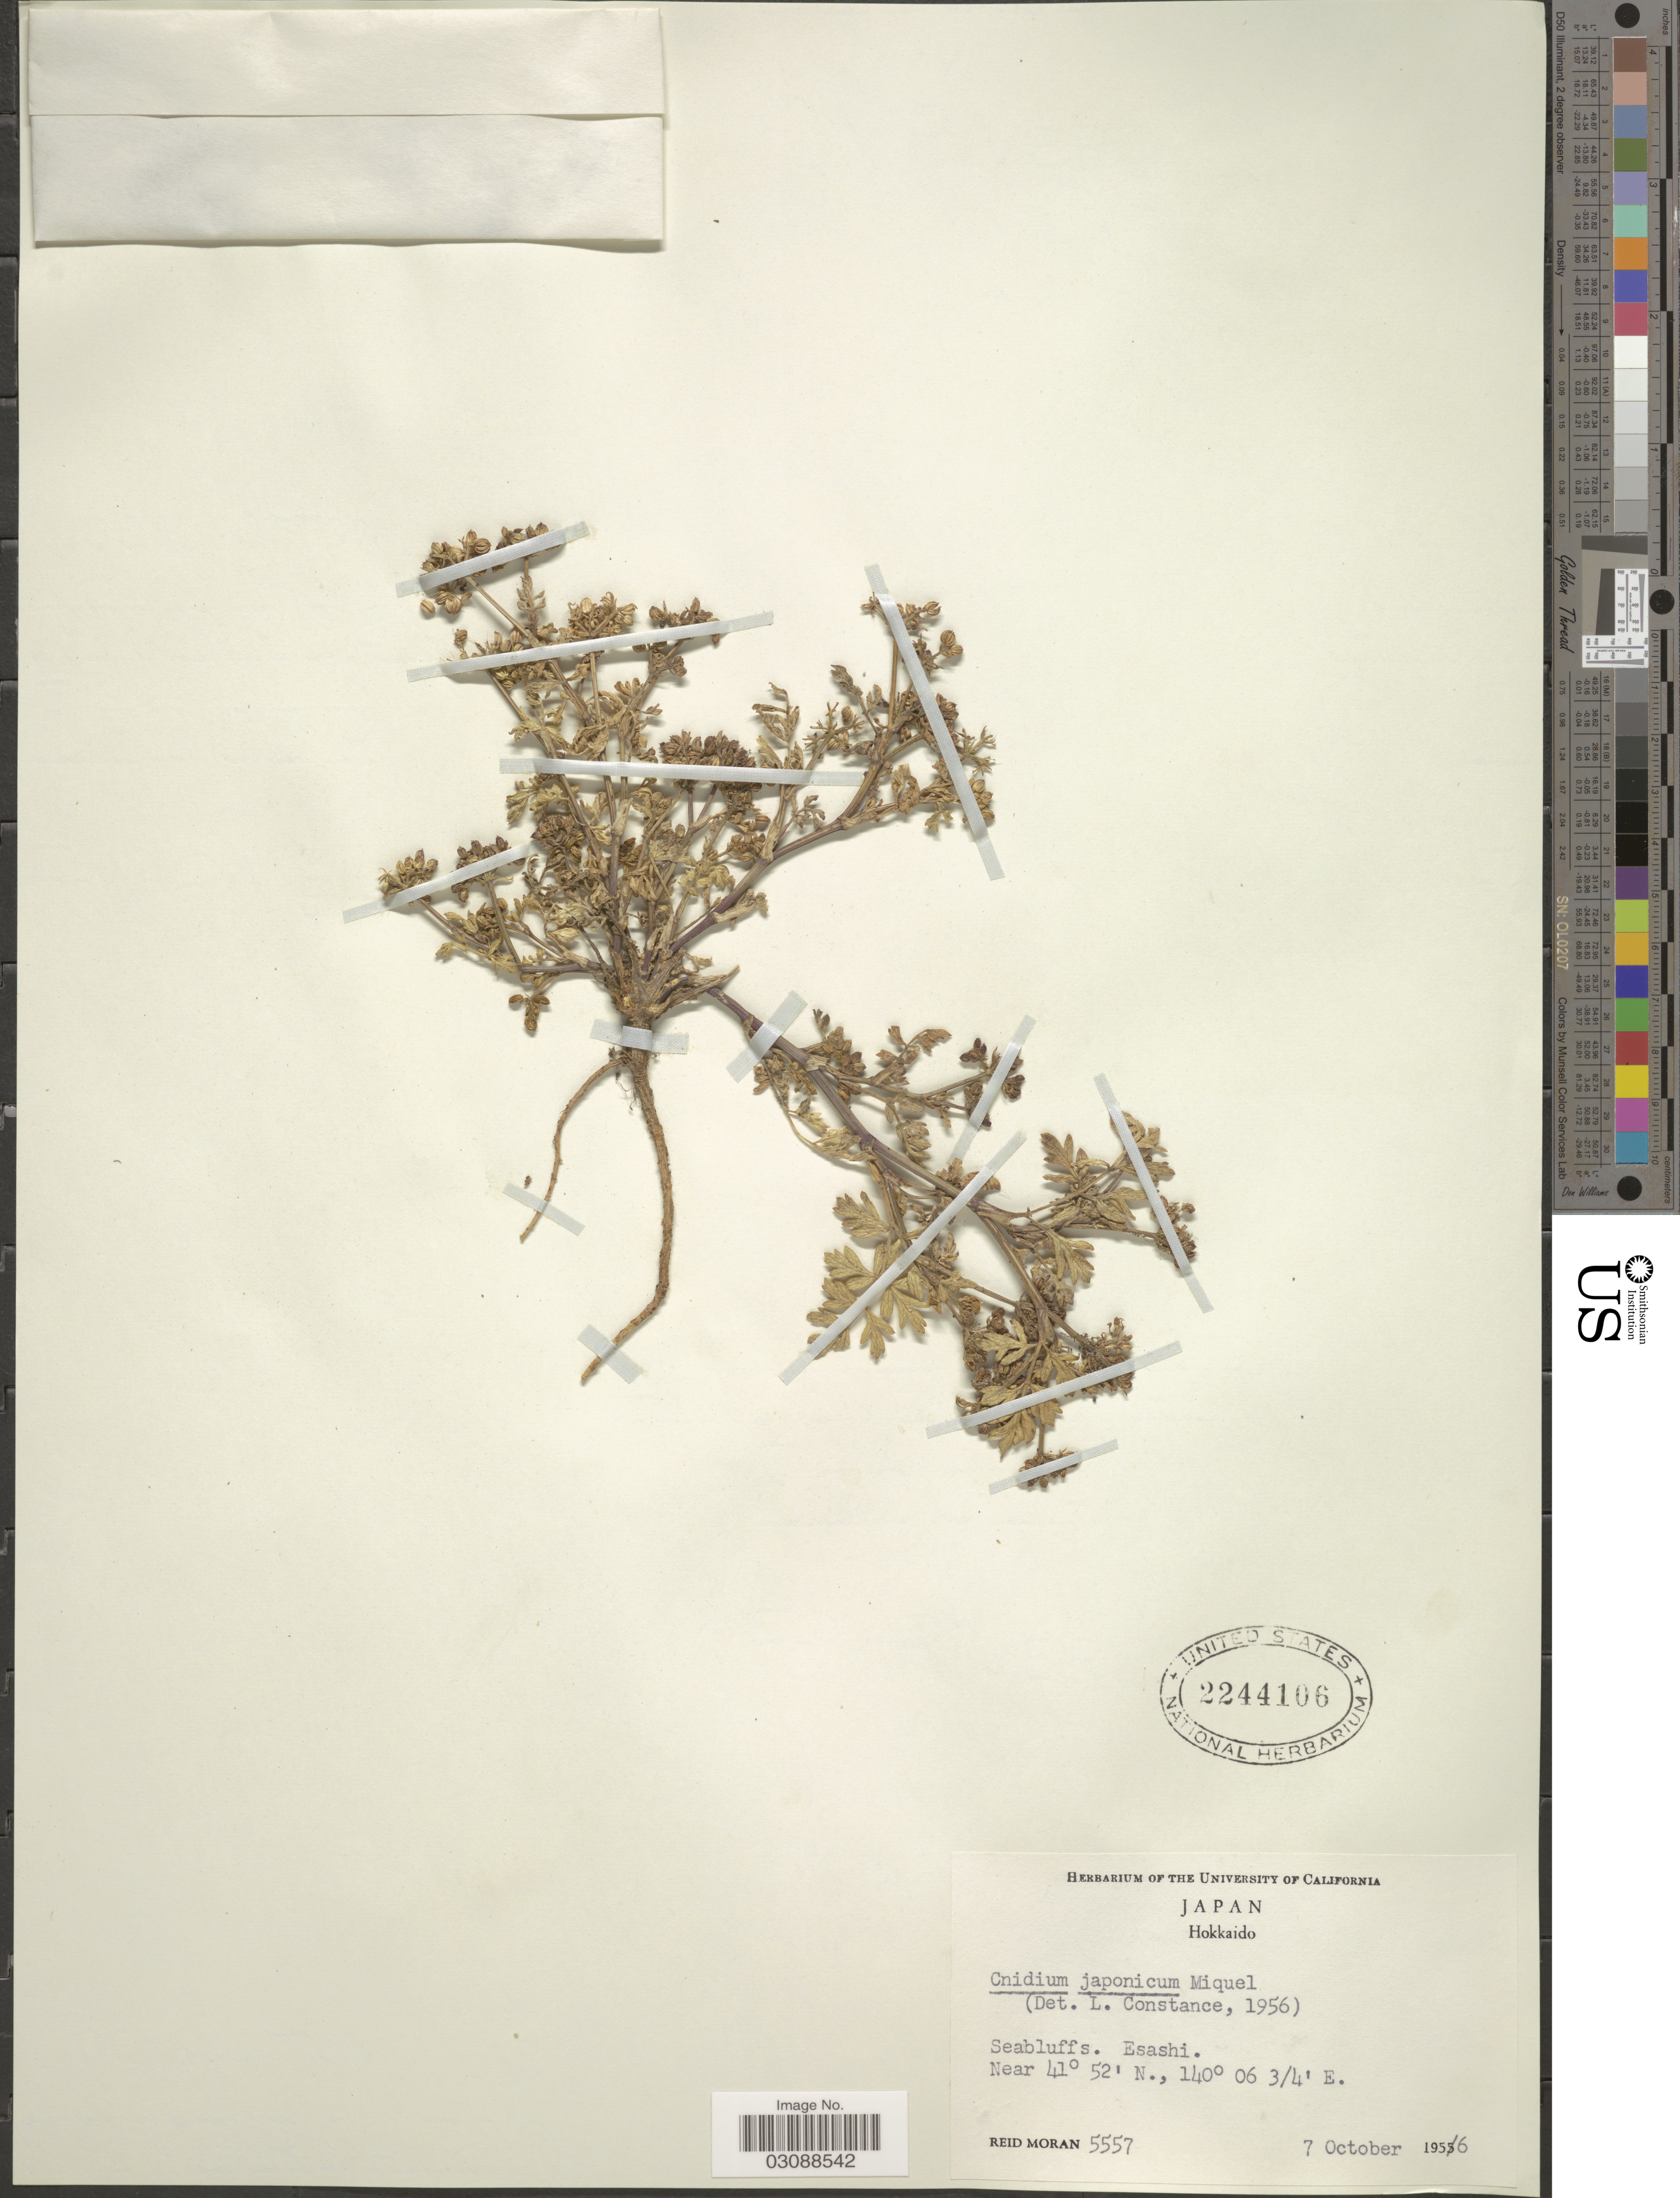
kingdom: Plantae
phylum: Tracheophyta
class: Magnoliopsida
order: Apiales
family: Apiaceae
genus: Cnidium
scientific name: Cnidium japonicum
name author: Miq.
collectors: R. V. Moran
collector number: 5557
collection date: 1956-10-07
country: Japan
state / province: Hokkaidō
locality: Seabluffs. Esashi.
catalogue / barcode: US 2244106